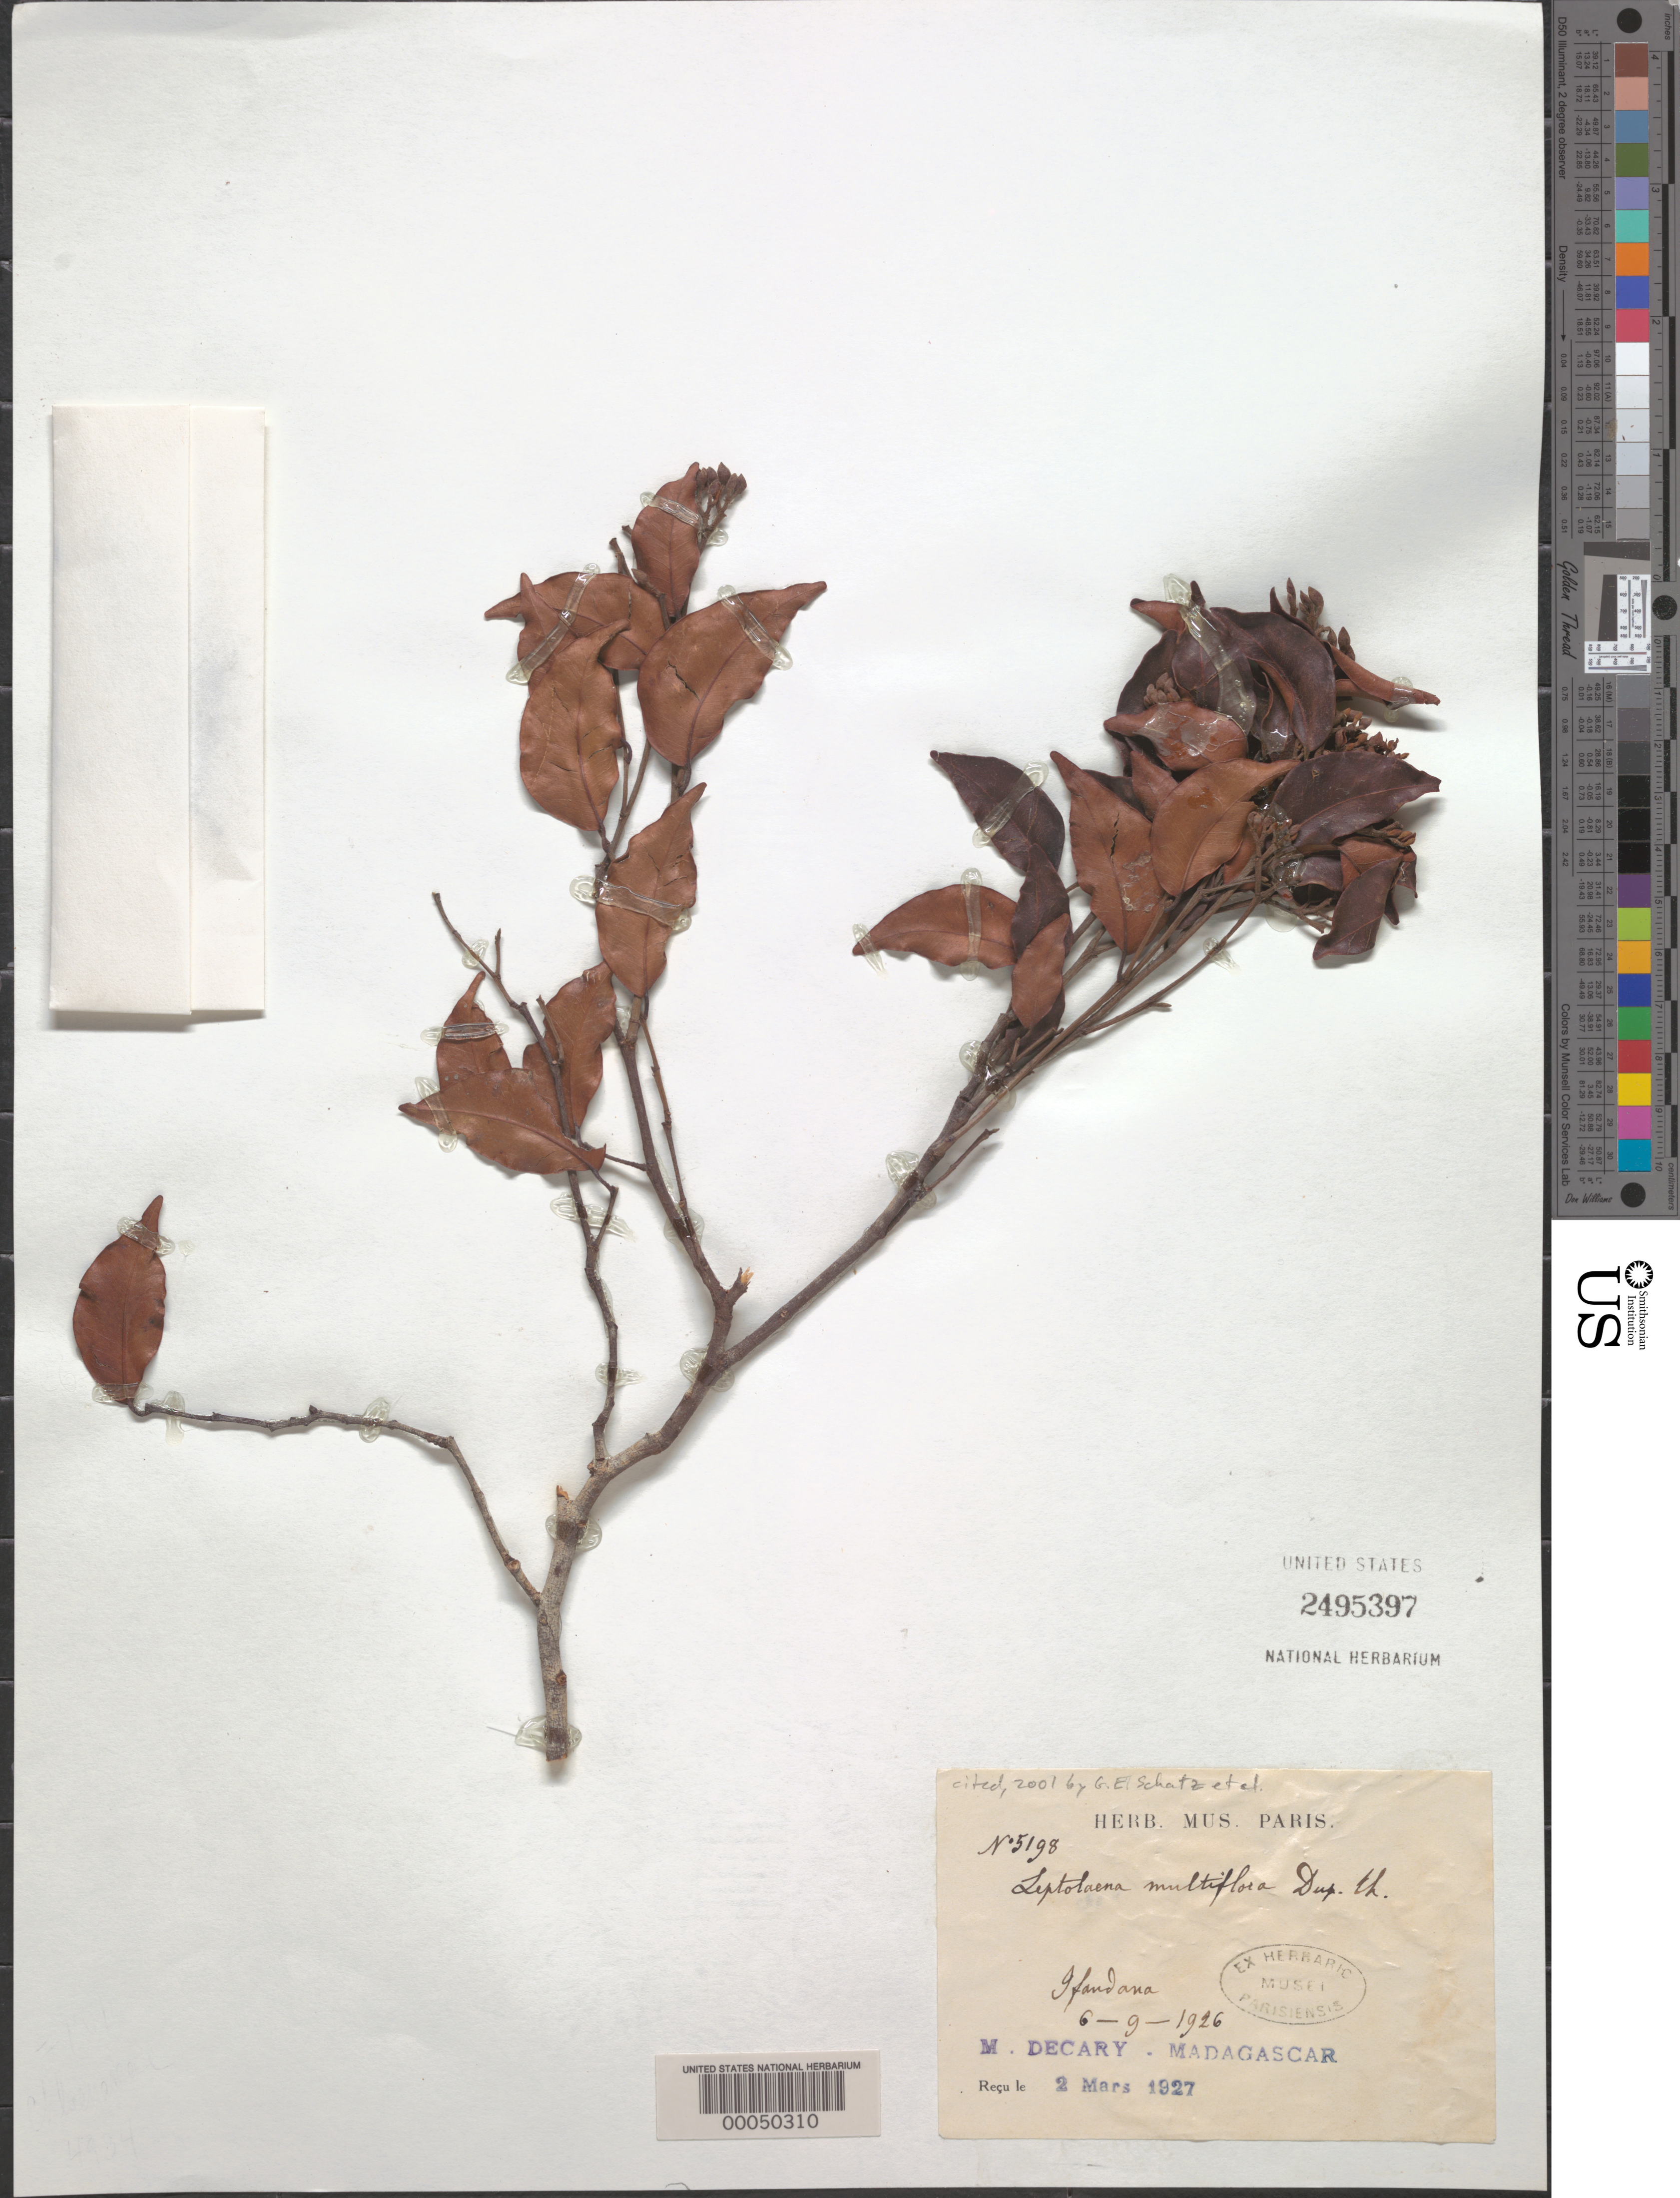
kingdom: Plantae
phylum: Tracheophyta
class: Magnoliopsida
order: Malvales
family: Sarcolaenaceae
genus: Leptolaena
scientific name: Leptolaena multiflora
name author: Thouars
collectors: R. Decary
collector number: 5198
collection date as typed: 06 Sep 1926 or 09 Jun 1926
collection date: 1926-06-09 or 1926-09-06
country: Madagascar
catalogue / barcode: US 2495397